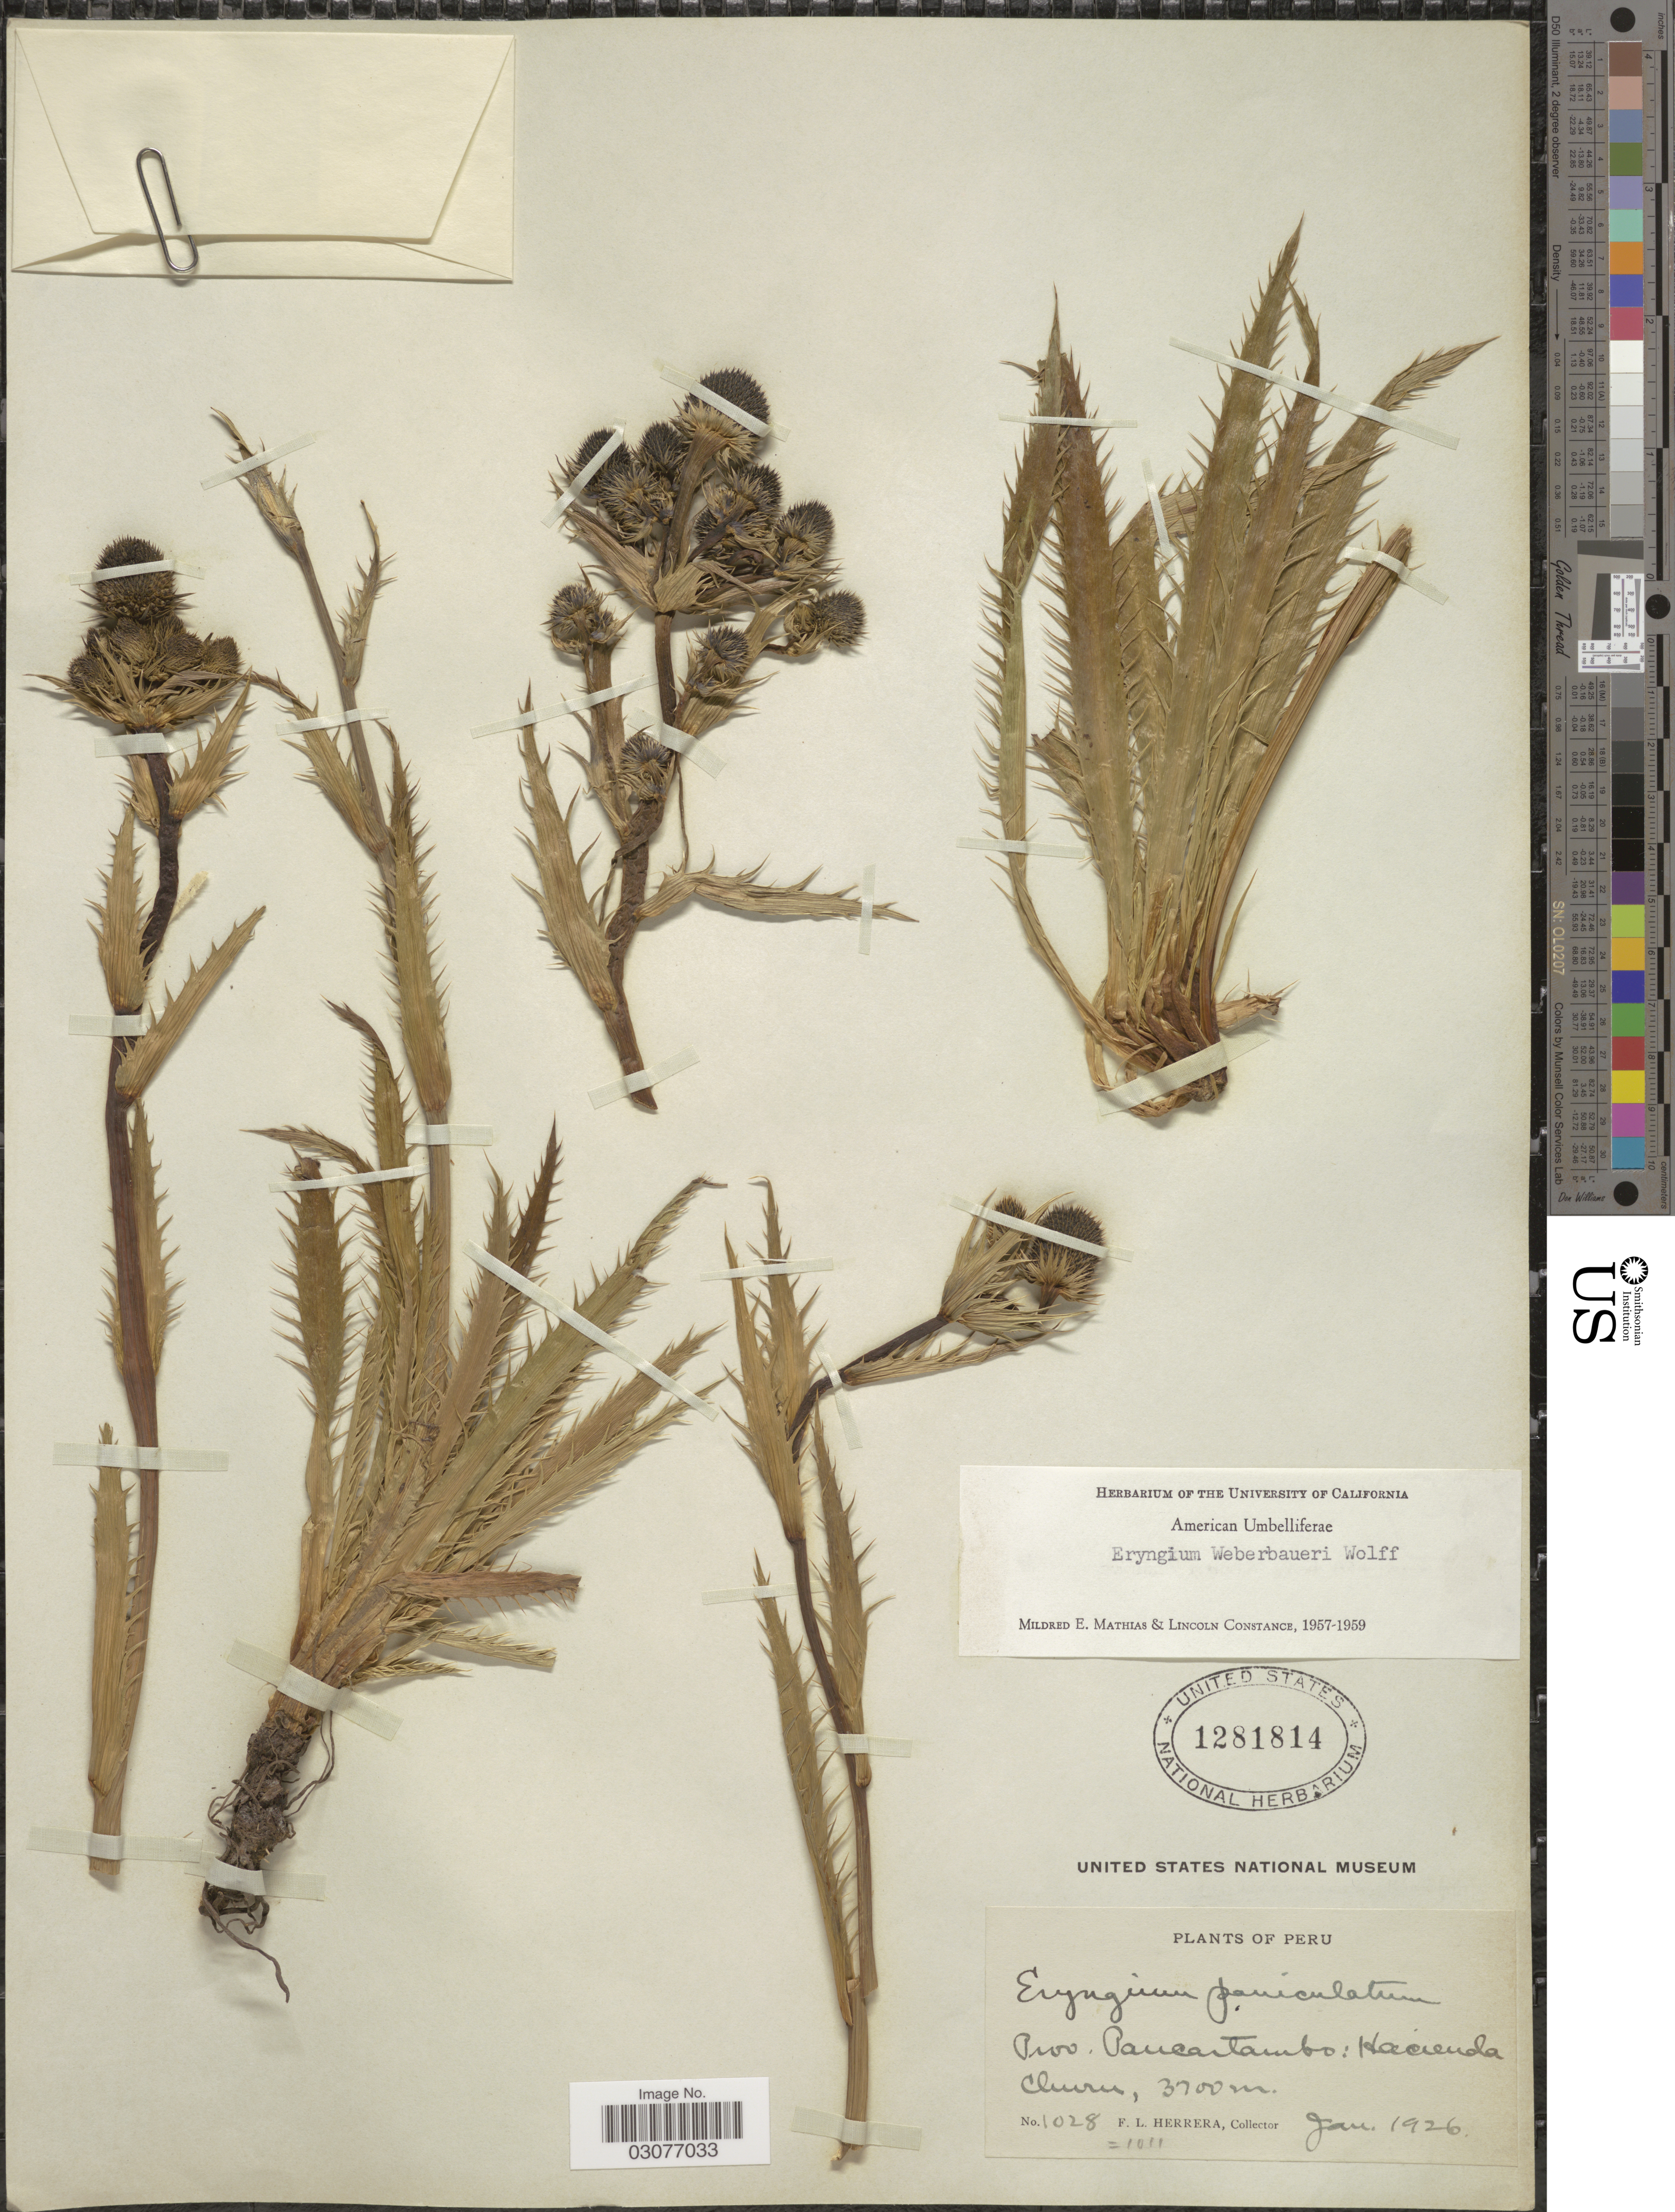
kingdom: Plantae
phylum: Tracheophyta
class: Magnoliopsida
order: Apiales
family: Apiaceae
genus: Eryngium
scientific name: Eryngium weberbaueri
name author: H. Wolff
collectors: F. L. Herrera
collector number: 1028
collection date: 1926-01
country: Peru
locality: Prov. Paucartambo: Hacienda Churu.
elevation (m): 3700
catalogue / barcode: US 1281814